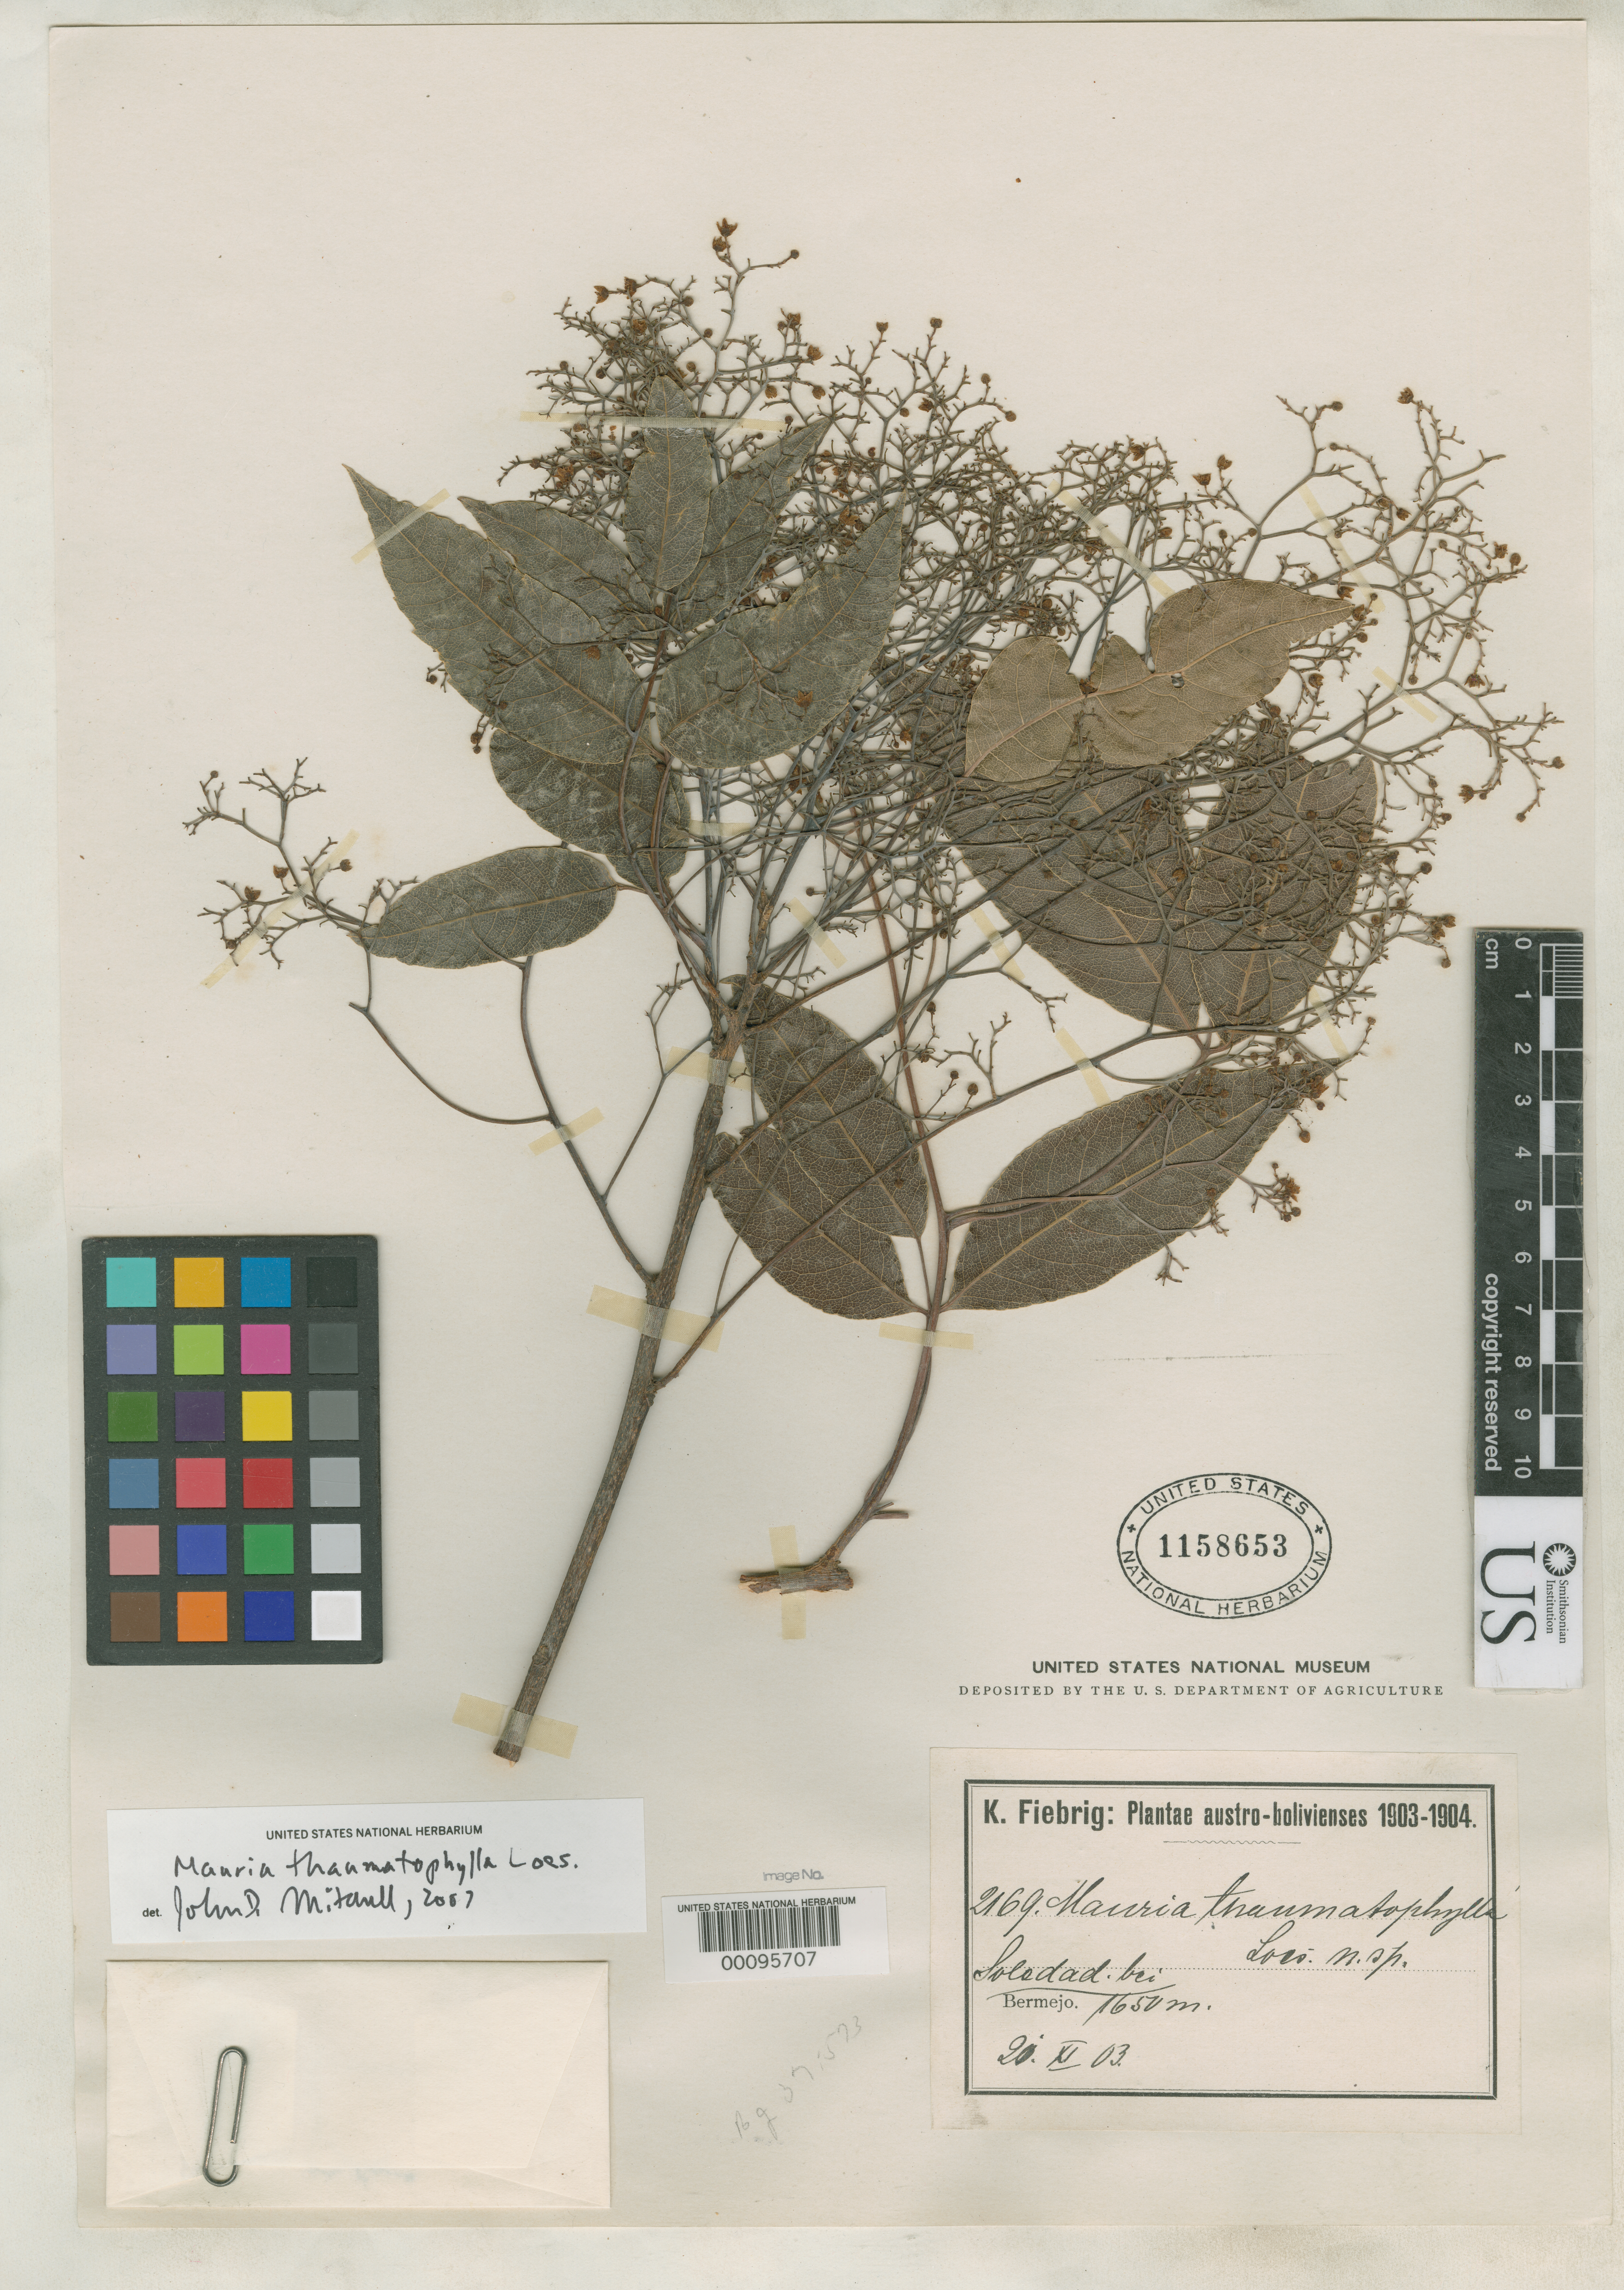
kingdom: Plantae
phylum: Tracheophyta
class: Magnoliopsida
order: Sapindales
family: Anacardiaceae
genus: Mauria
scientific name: Mauria thaumatophylla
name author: Loes.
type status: Isotype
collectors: K. Fiebrig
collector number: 2169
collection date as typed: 20 Nov 1903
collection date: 1903-11-20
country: Bolivia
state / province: Tarija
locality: Soledad near Bermejo.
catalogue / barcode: US 1158653